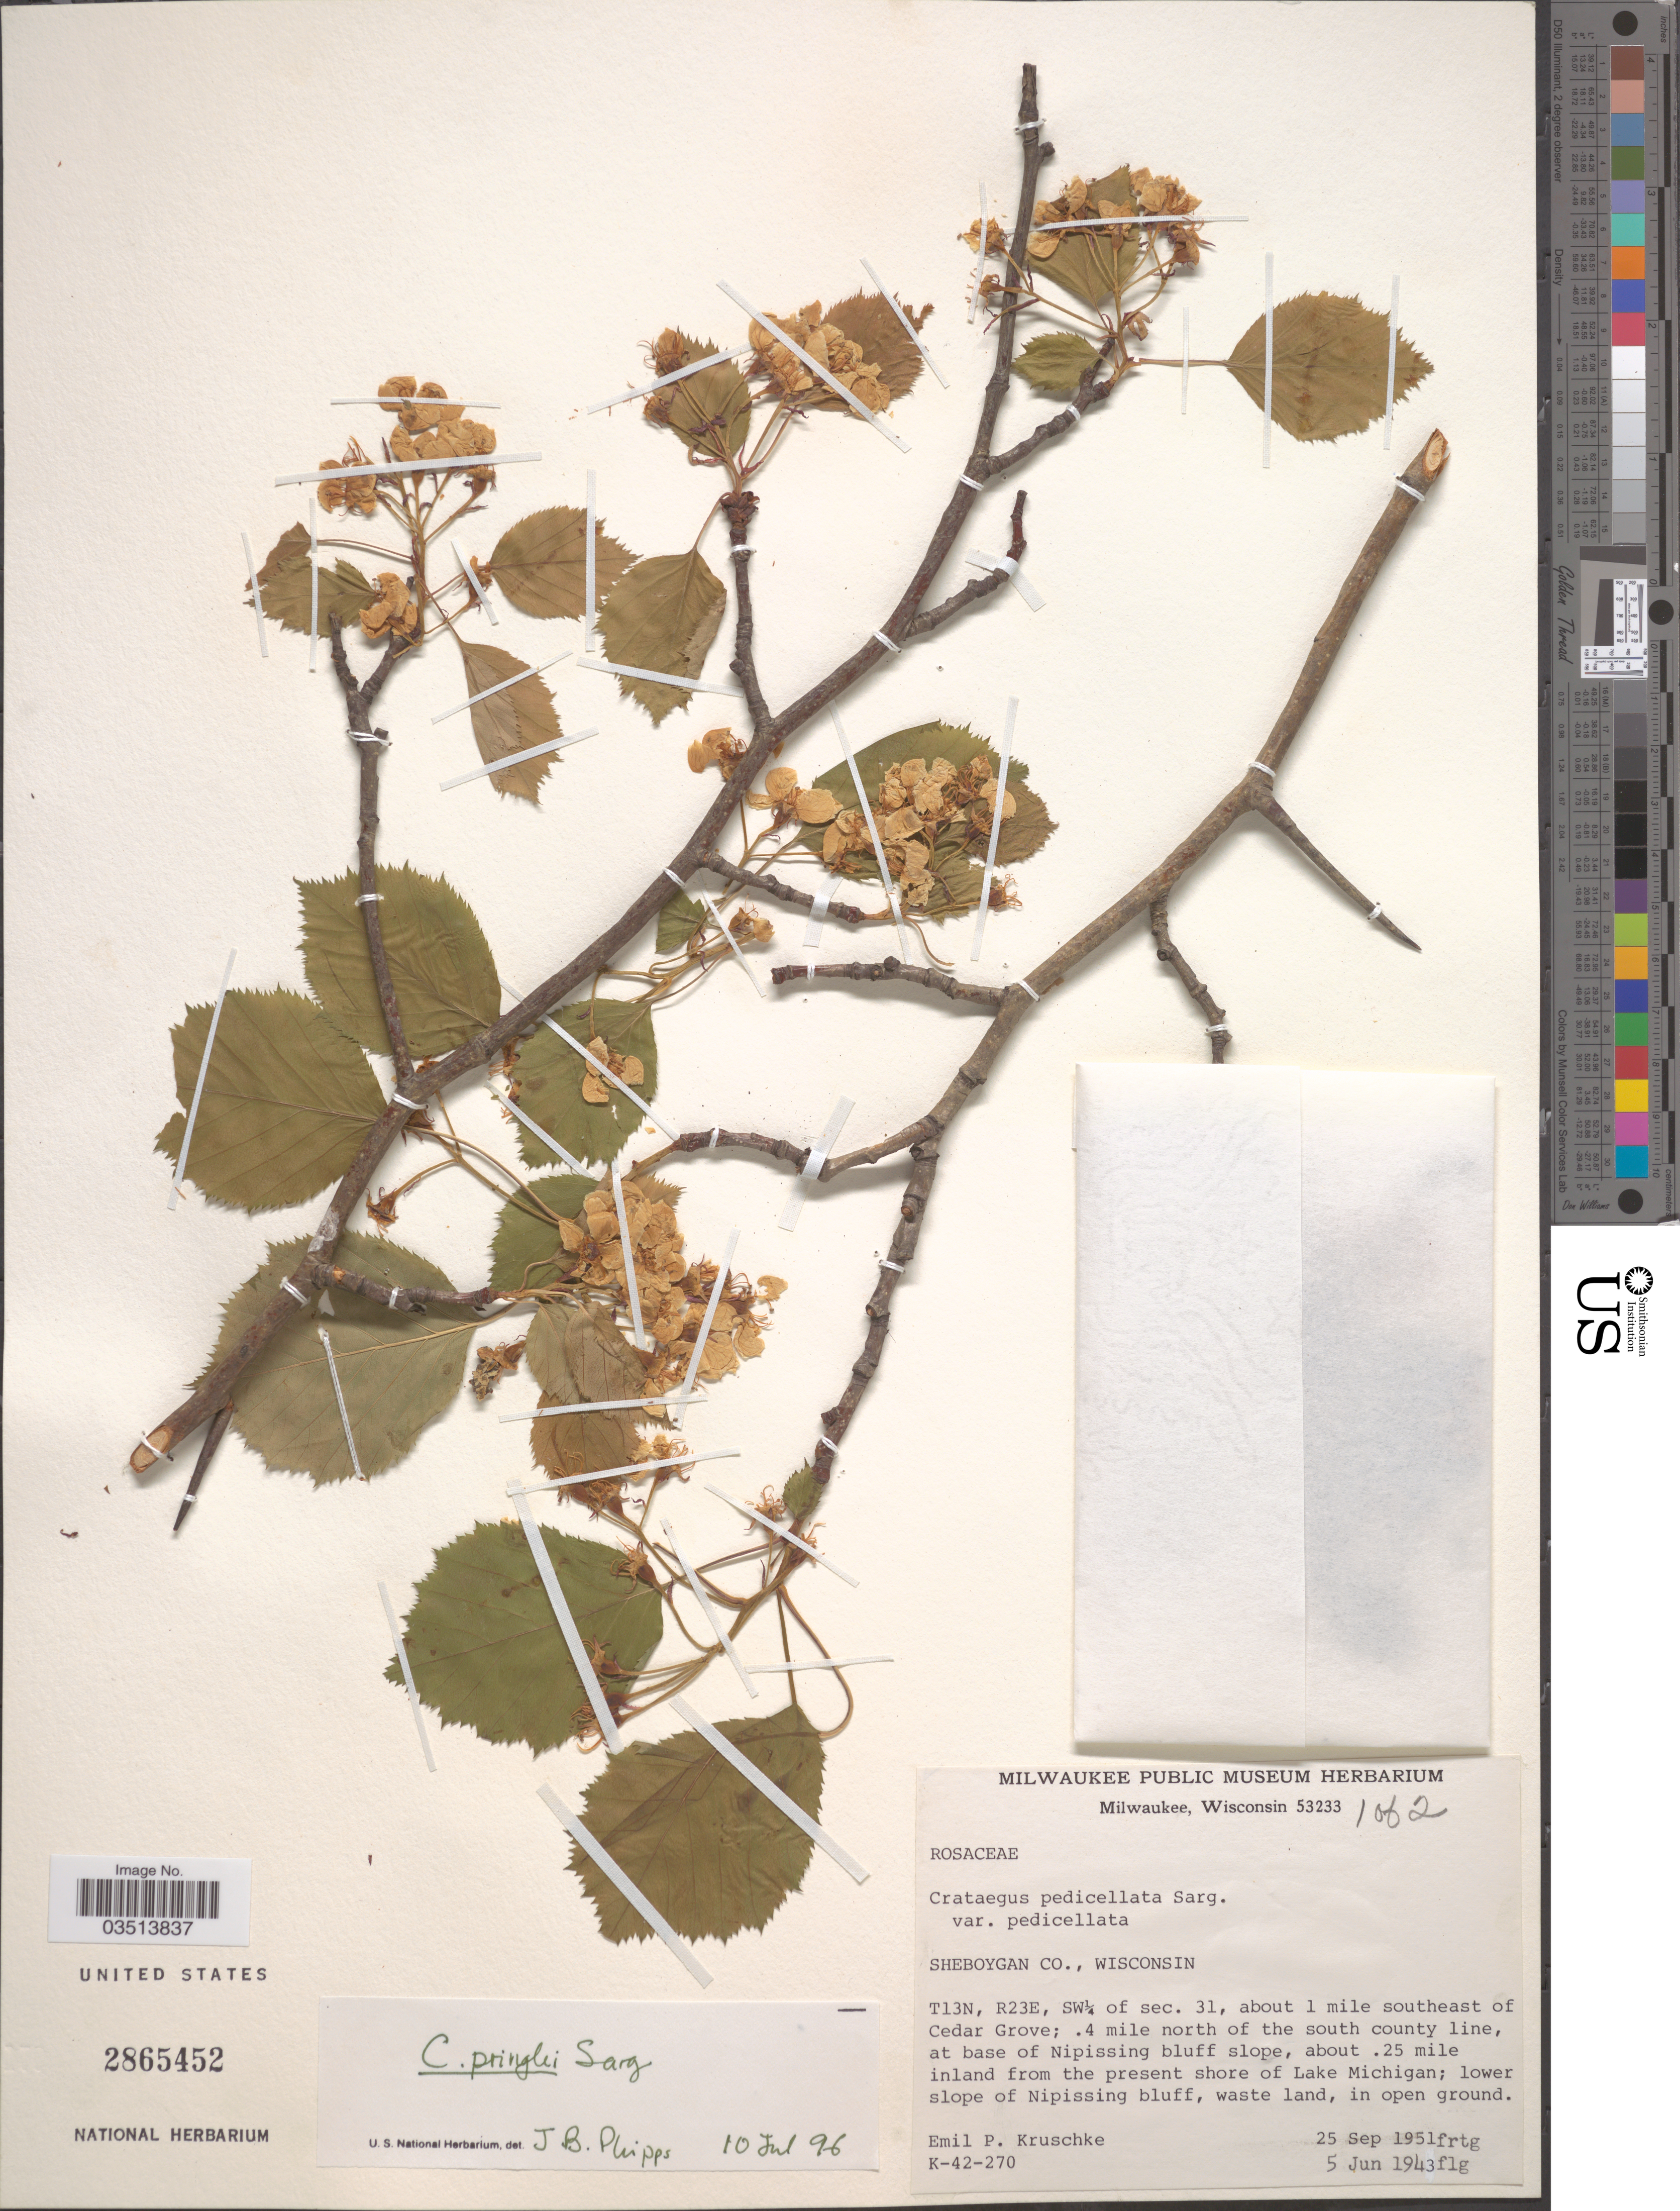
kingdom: Plantae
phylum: Tracheophyta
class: Magnoliopsida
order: Rosales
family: Rosaceae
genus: Crataegus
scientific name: Crataegus coccinea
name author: Ashe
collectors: E. Kruschke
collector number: K-42-270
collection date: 1943-06-05/1951-09-25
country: United States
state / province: Wisconsin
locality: Sheboygan Co. T13N, R23E, SW¼ of sec. 31, about 1 mile southeast of Cedar Grove; .4 mile north of the south county line, at base of Nipissing bluff slope, about .25 mile inland from the present shore of Lake Michigan; lower slope of Nipissing bluff.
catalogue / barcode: US 2865452